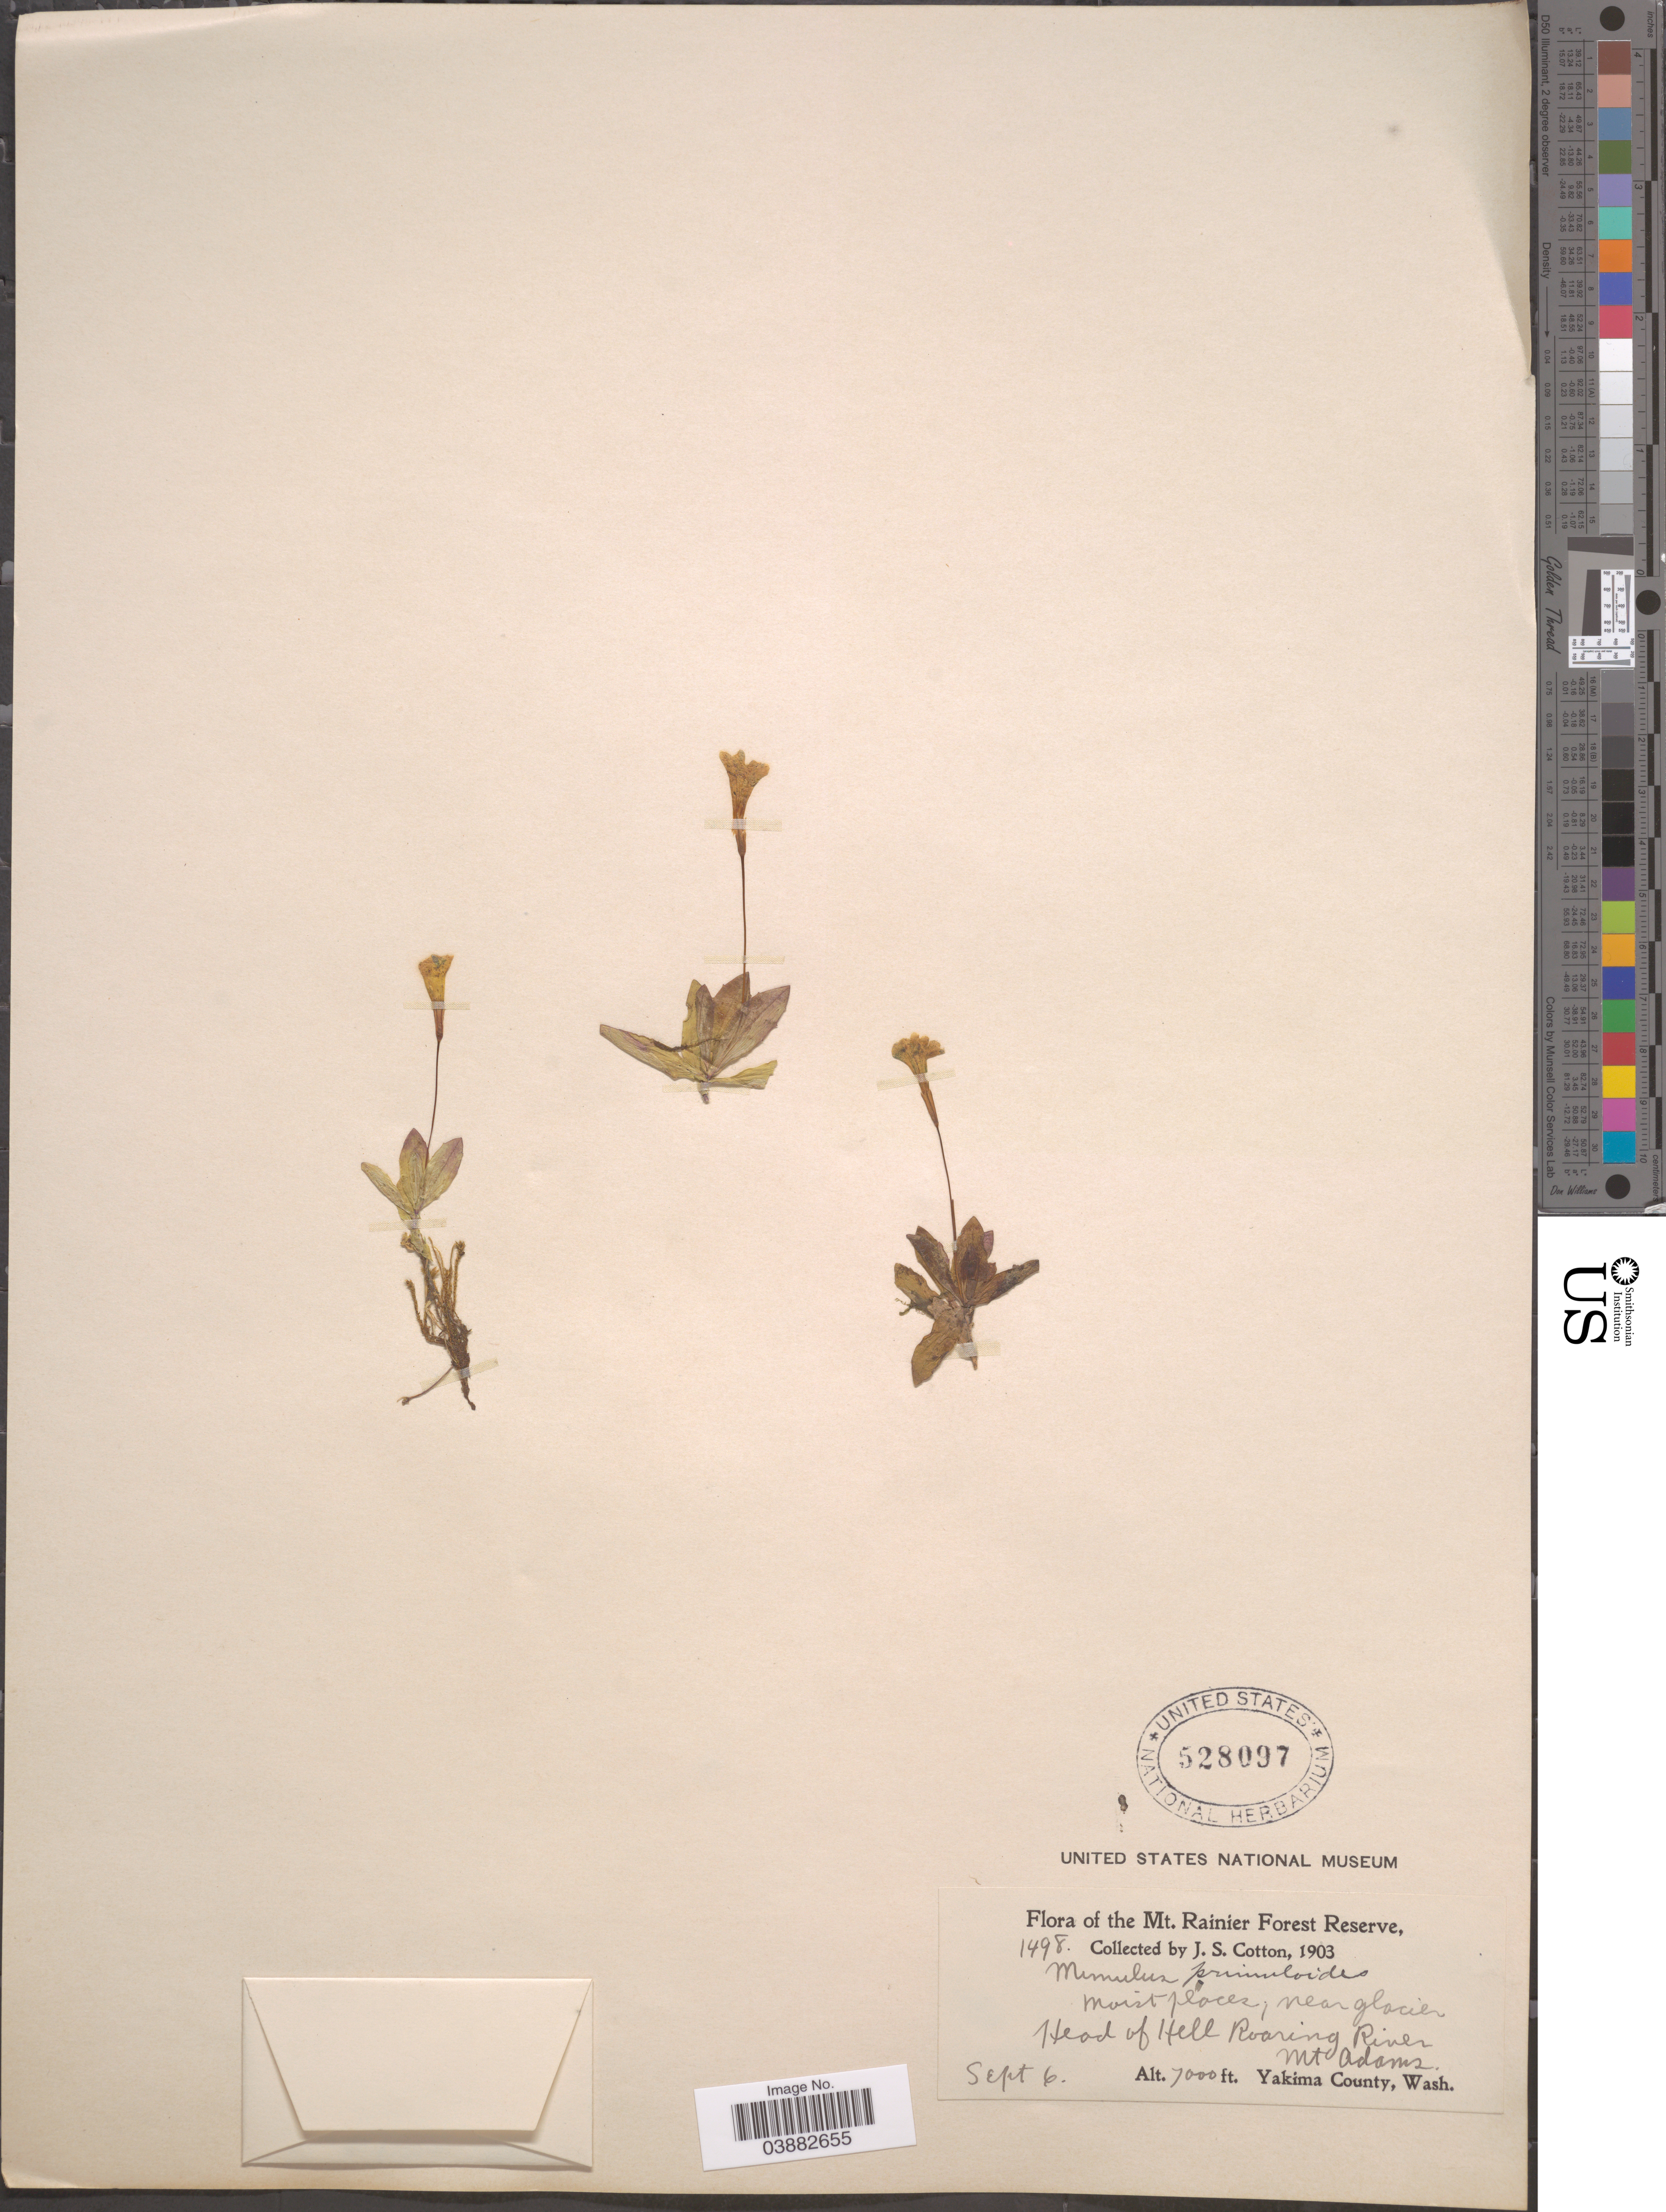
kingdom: Plantae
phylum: Tracheophyta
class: Magnoliopsida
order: Lamiales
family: Phrymaceae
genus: Mimulus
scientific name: Mimulus primuloides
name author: Benth.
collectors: J. S. Cotton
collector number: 1498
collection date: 1903-09-06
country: United States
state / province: Washington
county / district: Yakima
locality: Mt. Rainier Forest Reserve. Moist places, near glacier. Head of Hell Roaring River. Mt. Adams. Yakima County.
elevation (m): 2134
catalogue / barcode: US 528097